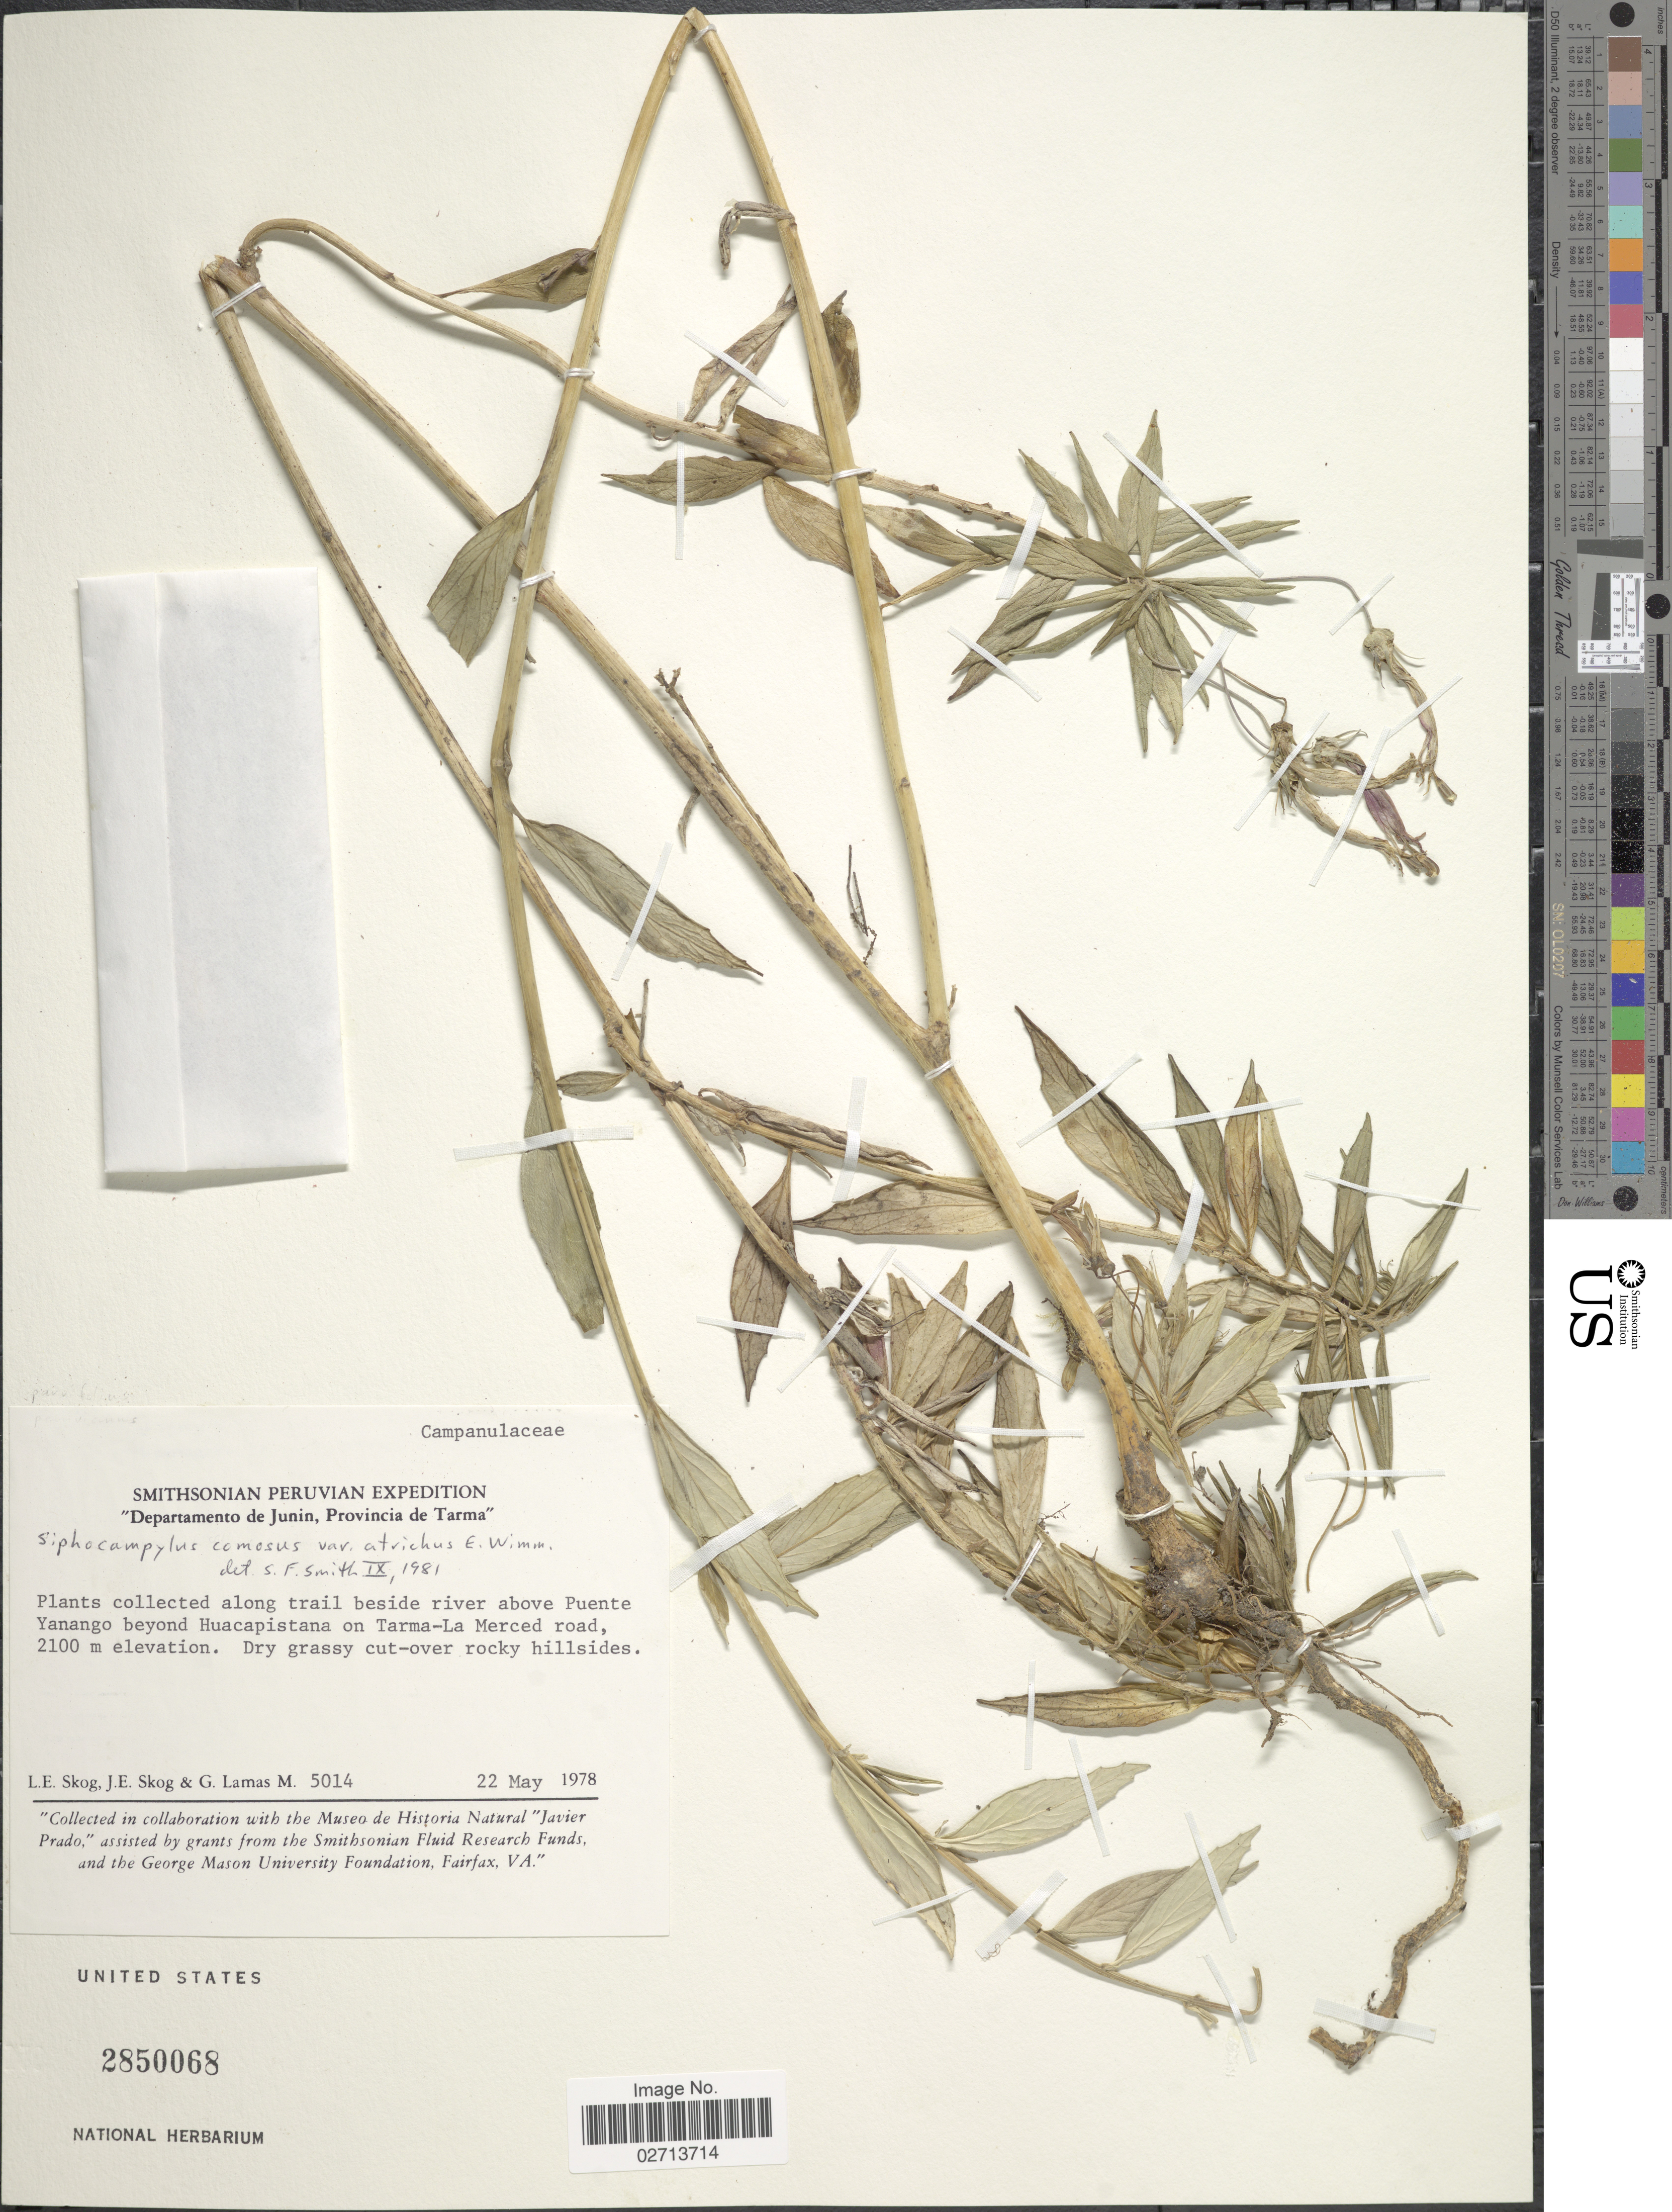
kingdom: Plantae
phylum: Tracheophyta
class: Magnoliopsida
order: Asterales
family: Campanulaceae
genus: Siphocampylus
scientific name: Siphocampylus comosus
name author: (Cav.) G. Don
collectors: L. E. Skog, J. E. Skog & G. Lamas M.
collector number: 5014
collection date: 1978-05-22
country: Peru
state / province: Junín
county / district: Tarma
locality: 'Departamento de Junin, Provincia de Tarma' along trail beside river above Puente Yanango beyond Huacapistana on Tarma-La Merced road.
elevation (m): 2100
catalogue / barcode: US 2850068